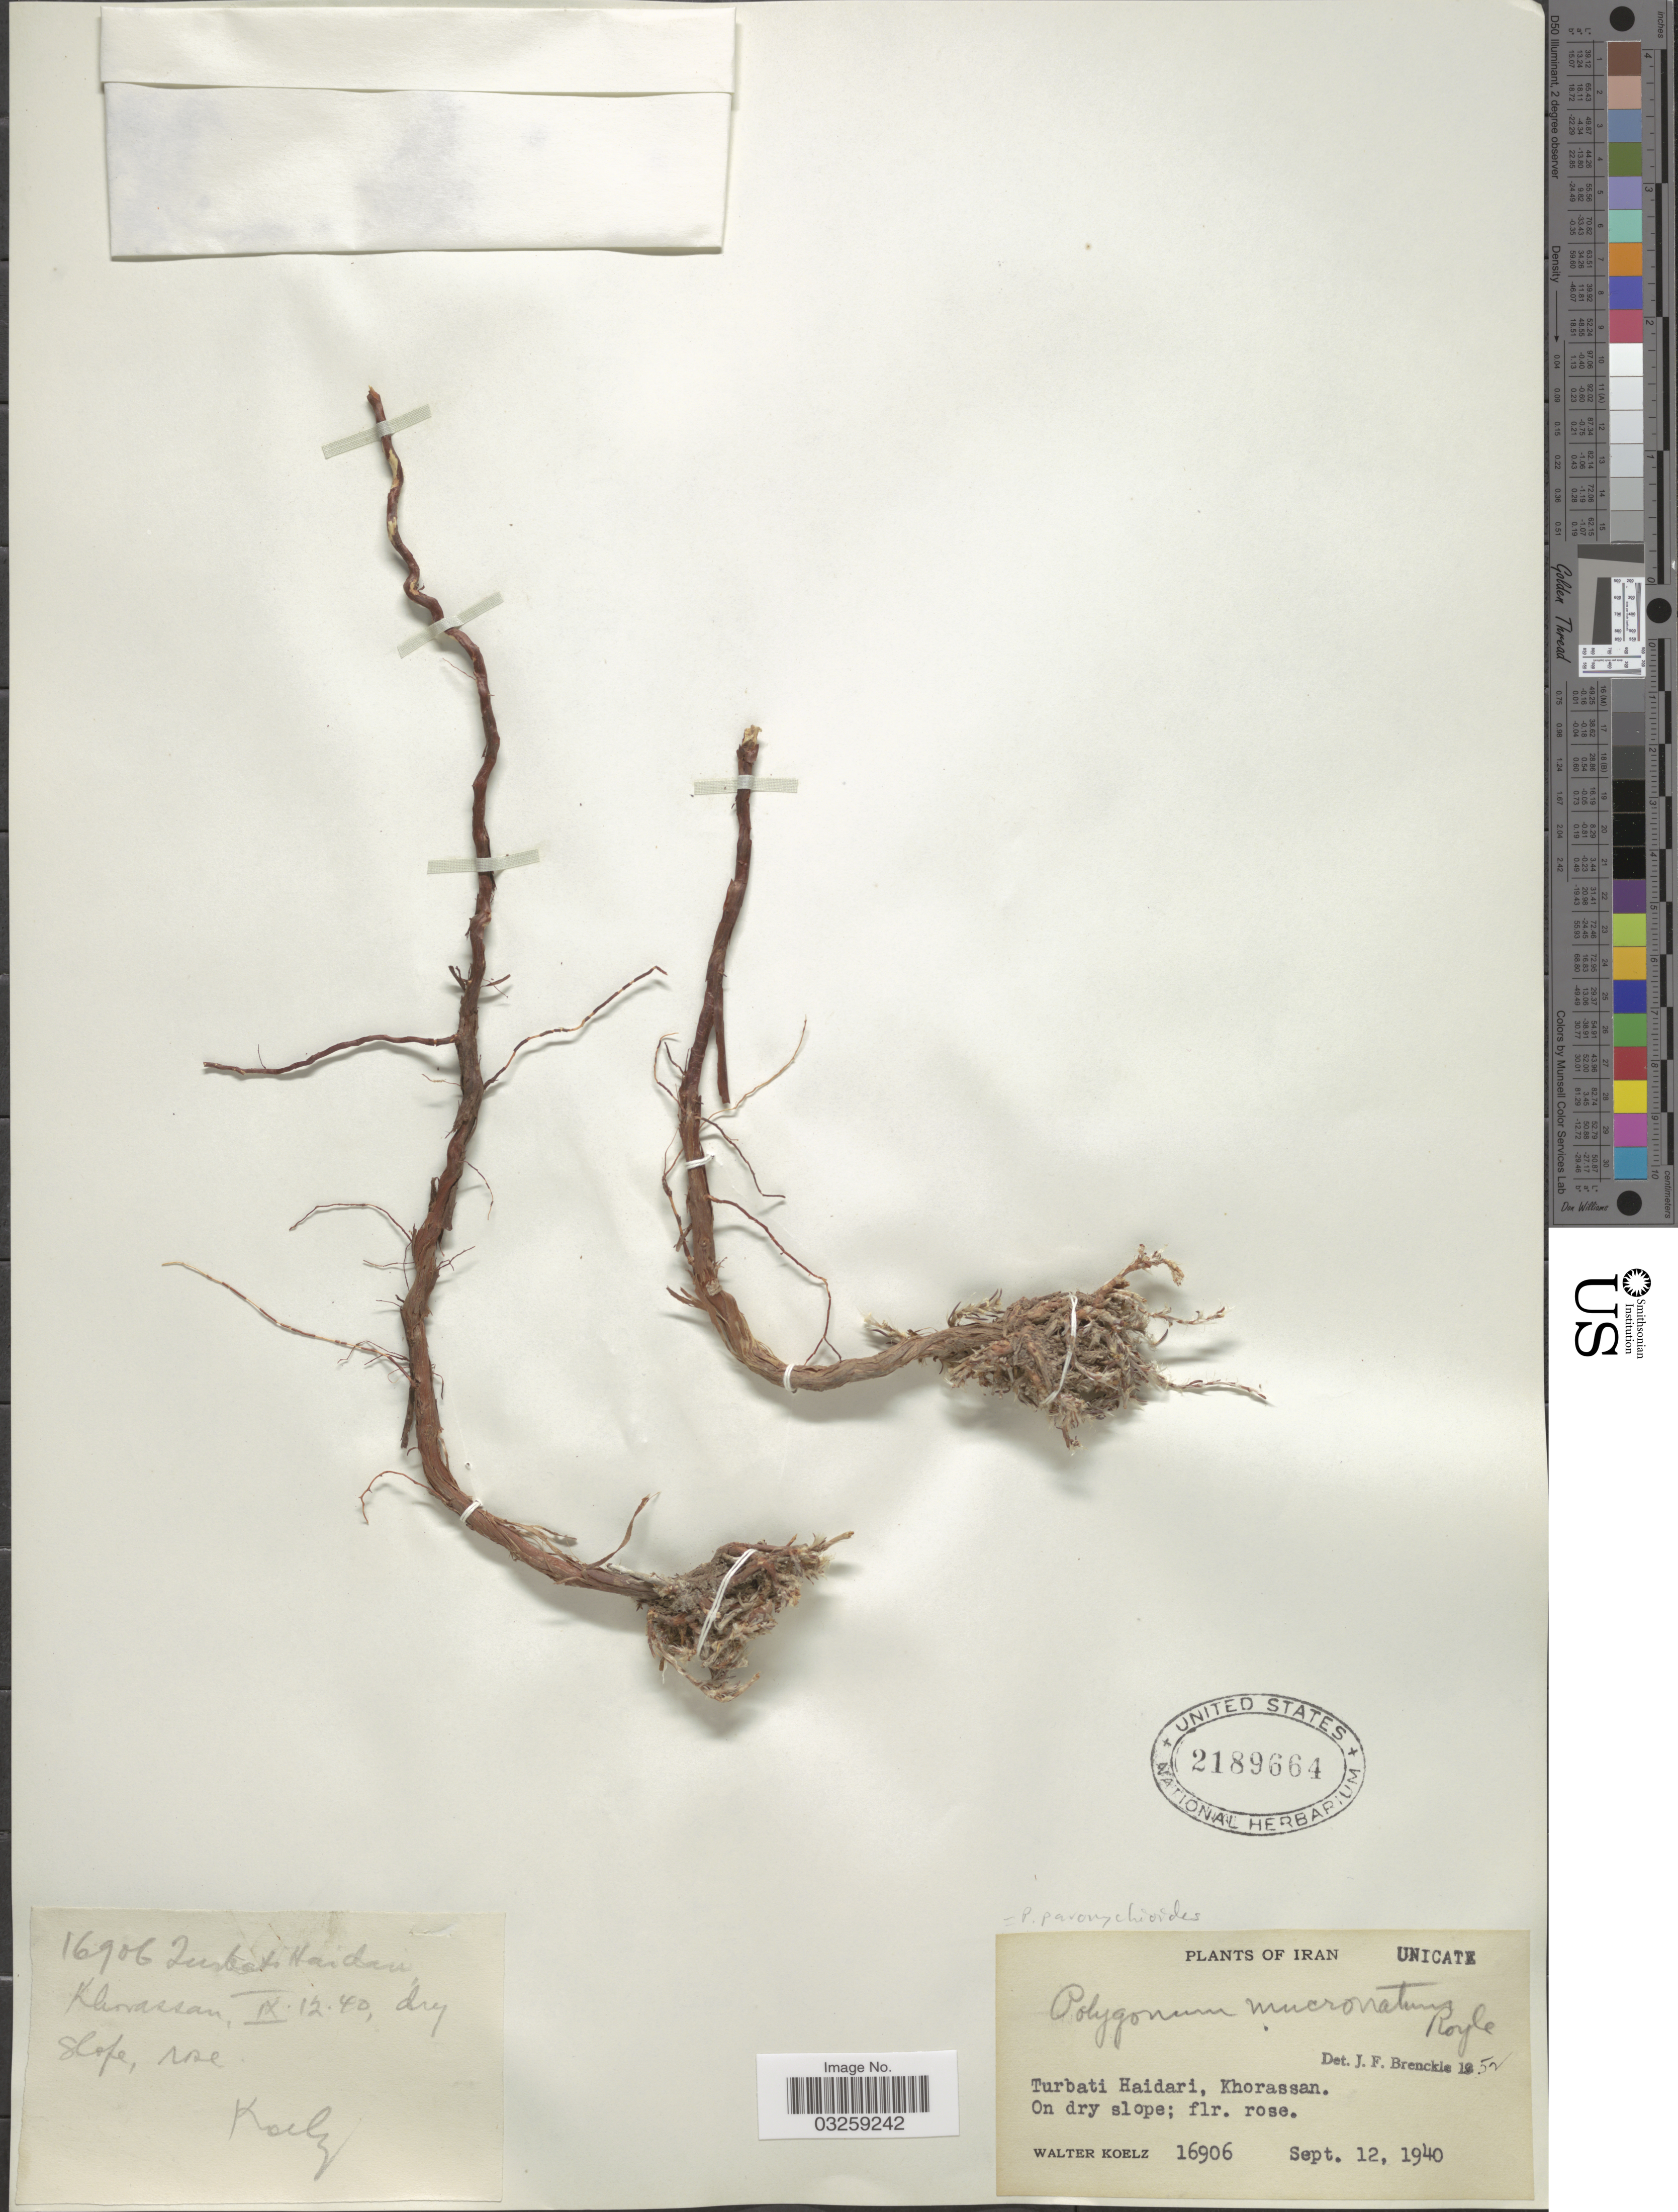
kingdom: Plantae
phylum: Tracheophyta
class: Magnoliopsida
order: Caryophyllales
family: Polygonaceae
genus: Polygonum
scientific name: Polygonum paronychioides Small, nom. illeg.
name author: Small ex Rydb.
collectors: W. N. Koelz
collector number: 16906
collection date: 1940-09-12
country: Iran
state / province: Khorasan [obsolete]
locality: Turbati Haidari, Khorassan.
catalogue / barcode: US 2189664